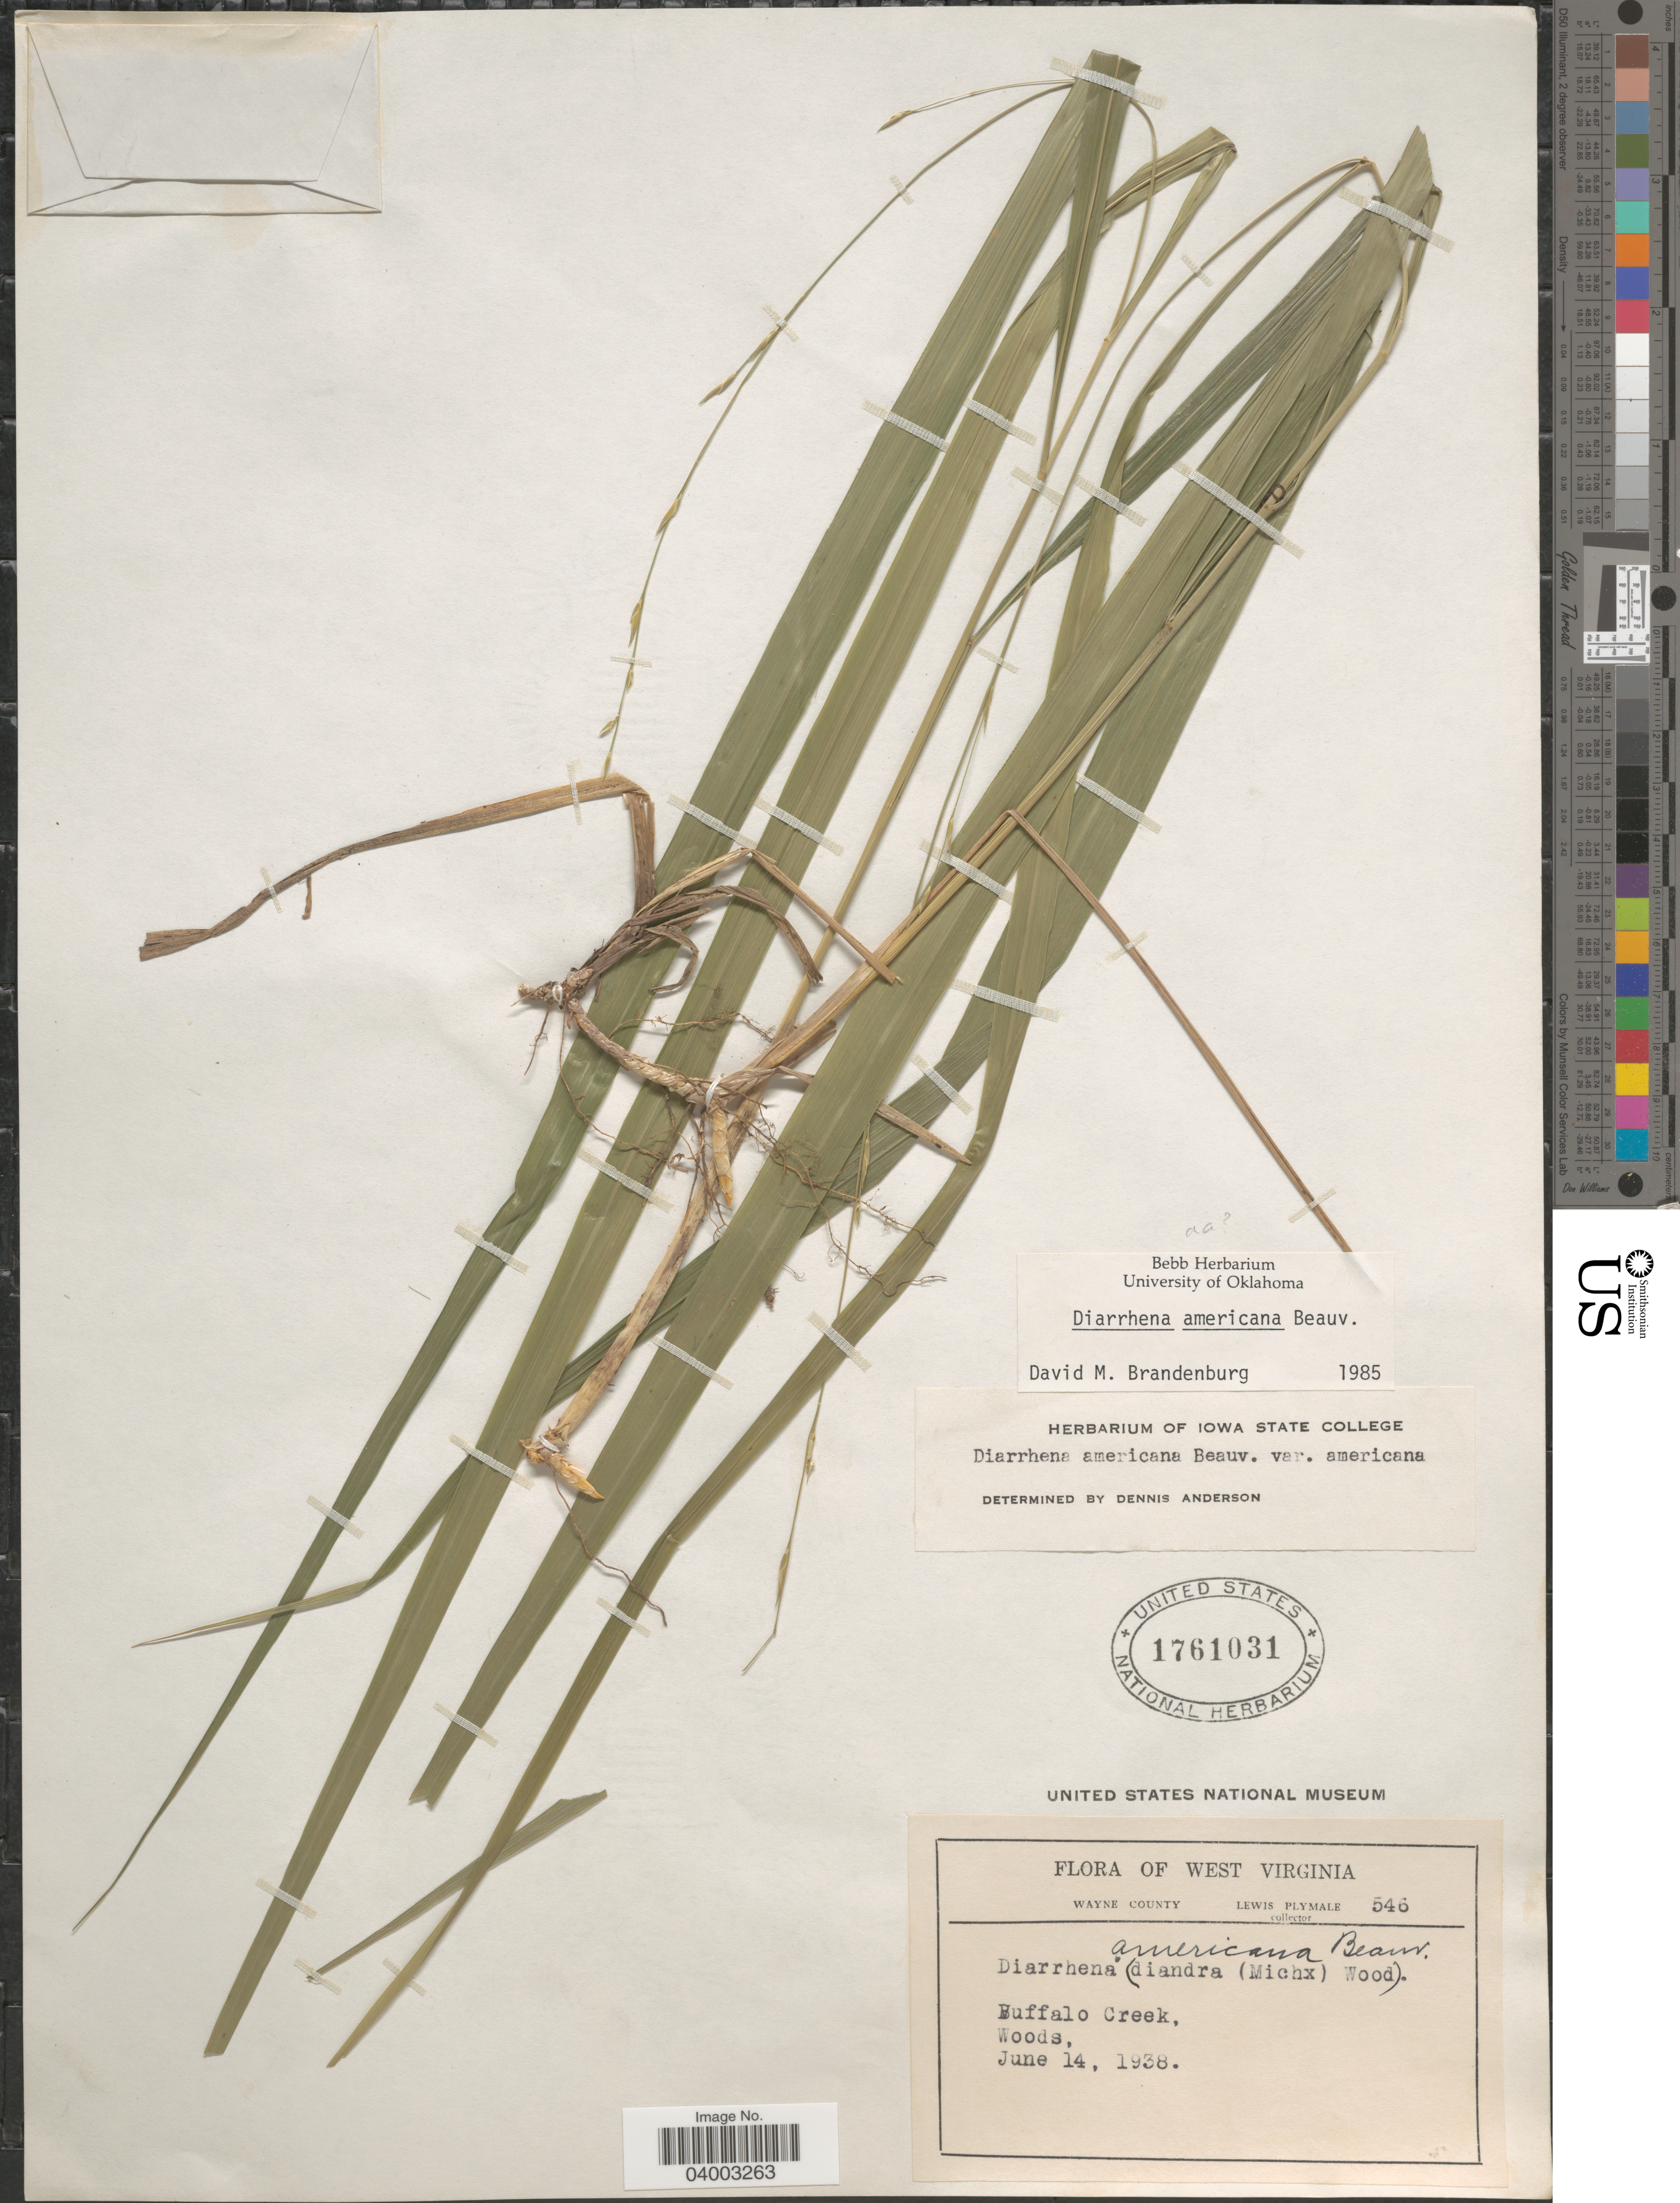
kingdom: Plantae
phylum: Tracheophyta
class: Liliopsida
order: Poales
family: Poaceae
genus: Diarrhena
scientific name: Diarrhena americana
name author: P. Beauv.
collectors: L. Plymale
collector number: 546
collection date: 1938-06-14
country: United States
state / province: West Virginia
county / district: Wayne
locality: Buffalo Creek.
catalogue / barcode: US 1761031